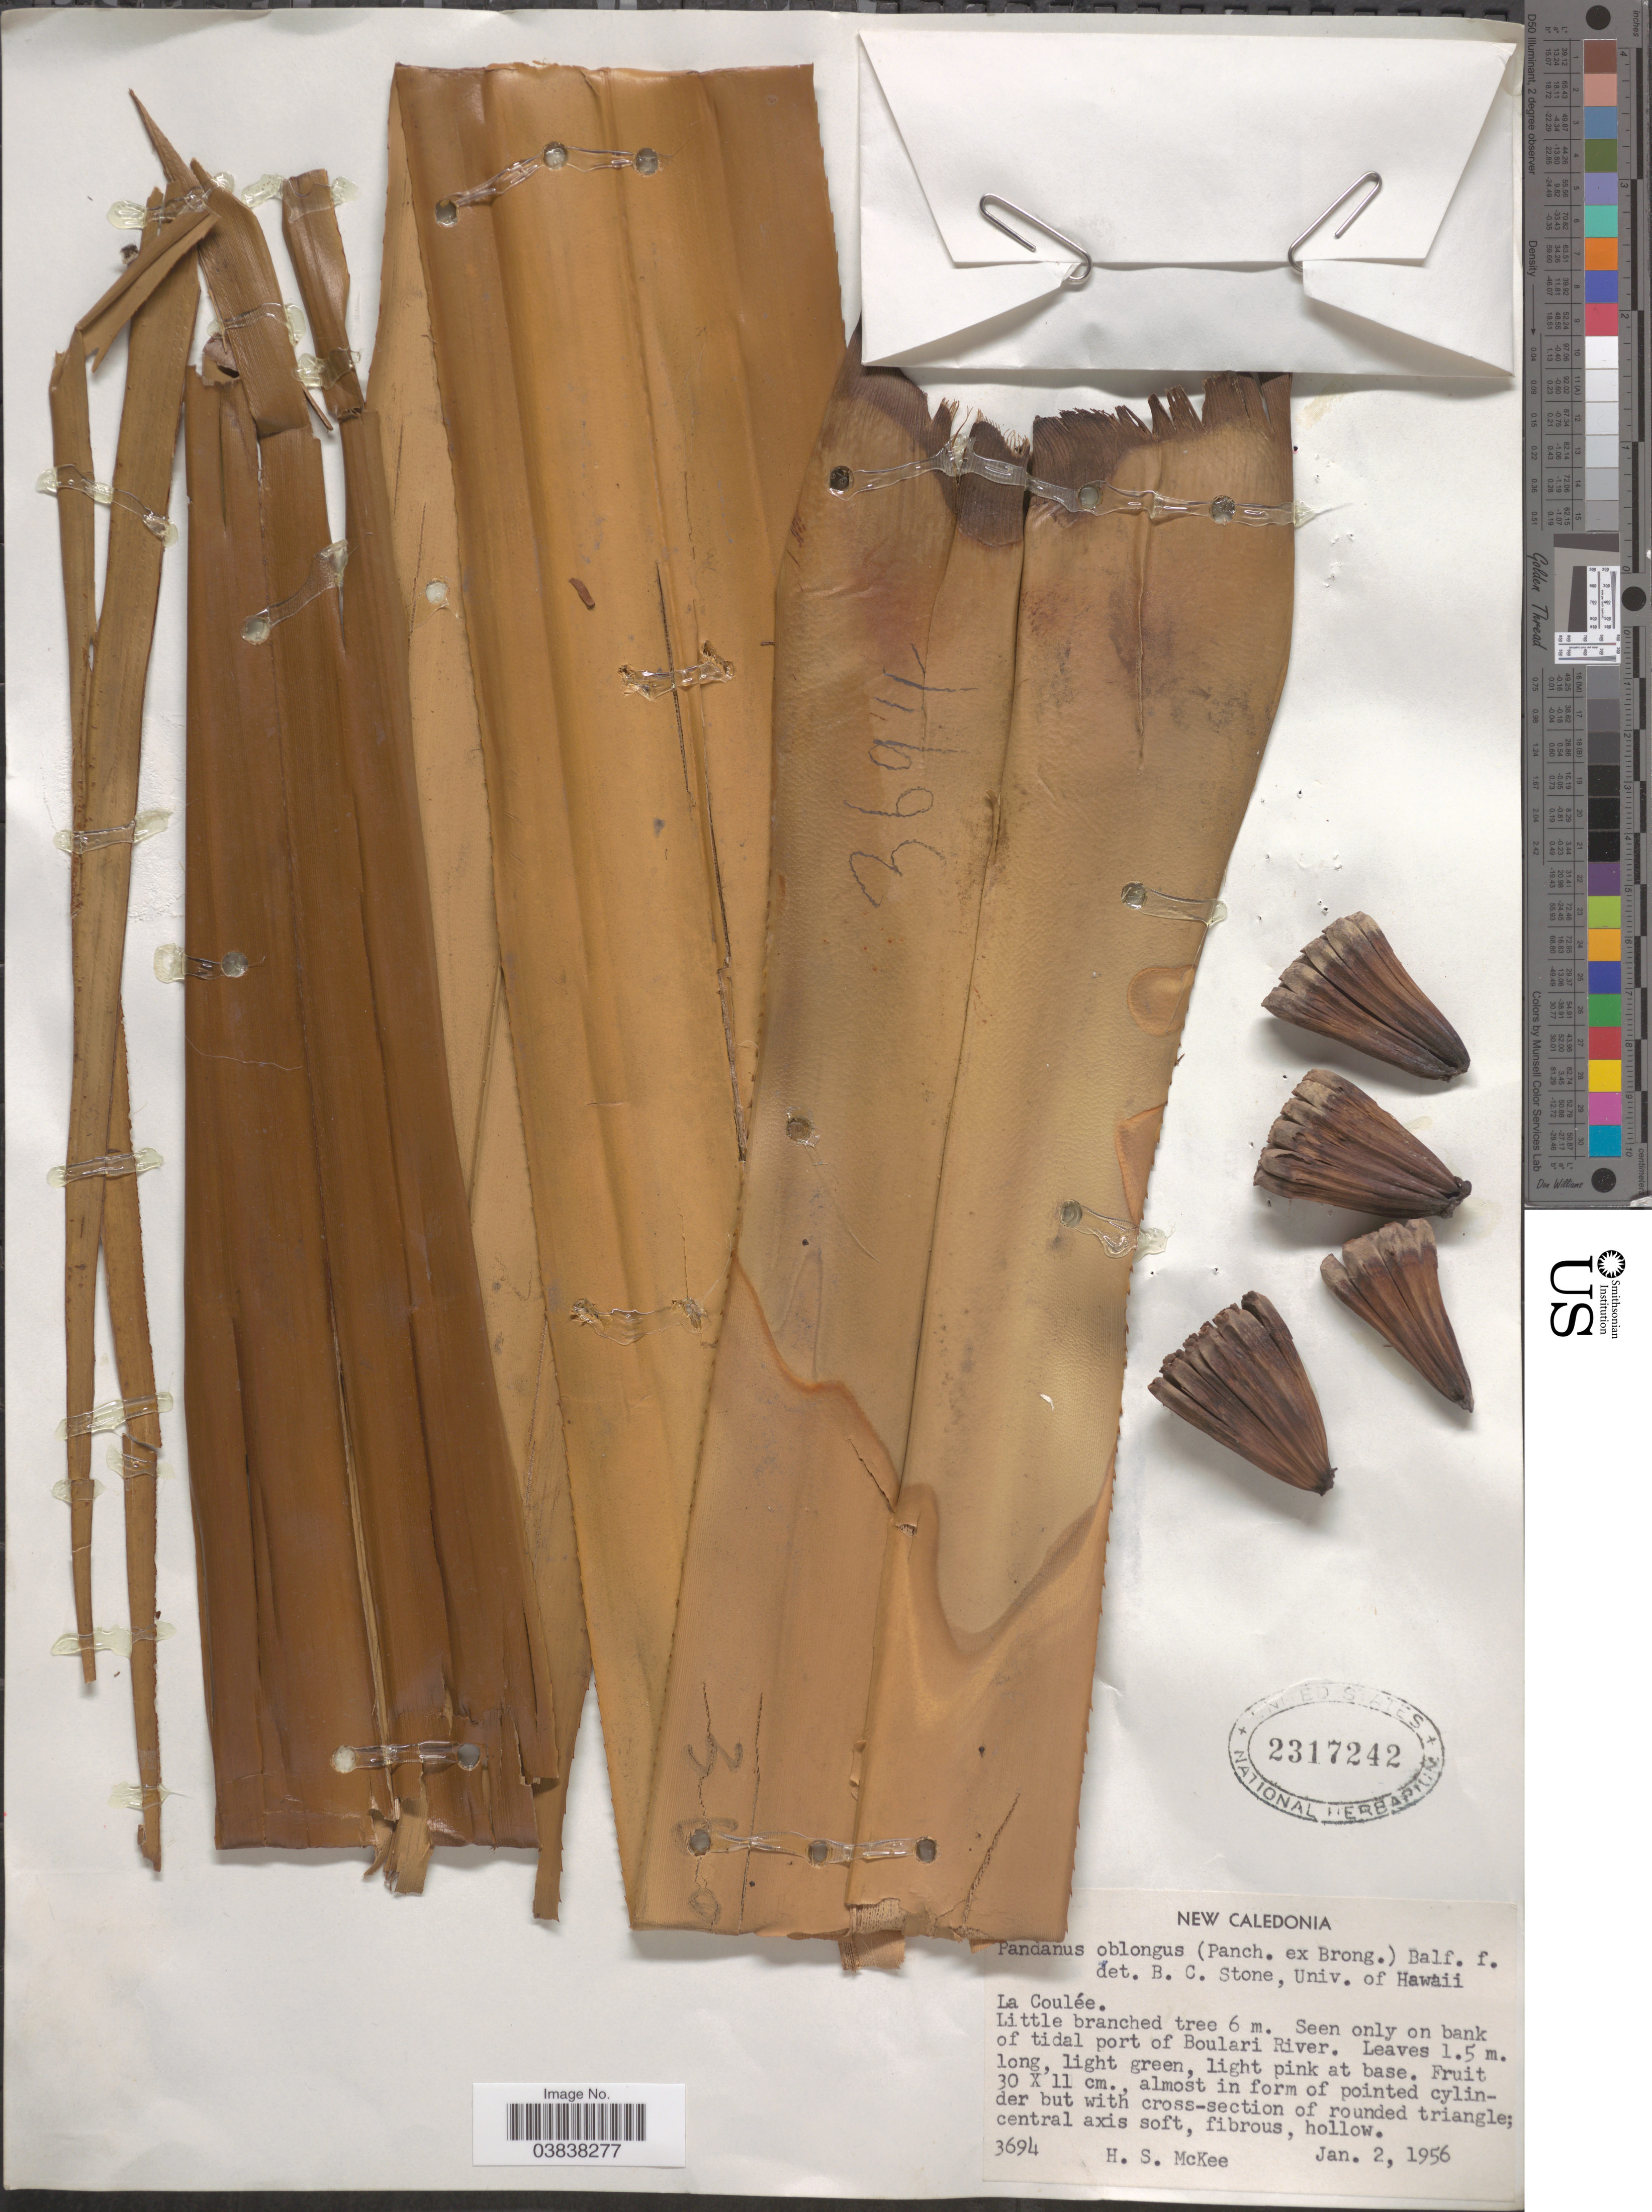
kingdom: Plantae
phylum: Tracheophyta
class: Liliopsida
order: Pandanales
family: Pandanaceae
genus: Pandanus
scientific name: Pandanus oblongus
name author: (Brongn.) Balf. f.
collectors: H. S. McKee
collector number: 3694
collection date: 1956-01-02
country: New Caledonia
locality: La Coulée. On bank of tidal port of Boulari River.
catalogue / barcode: US 2317242